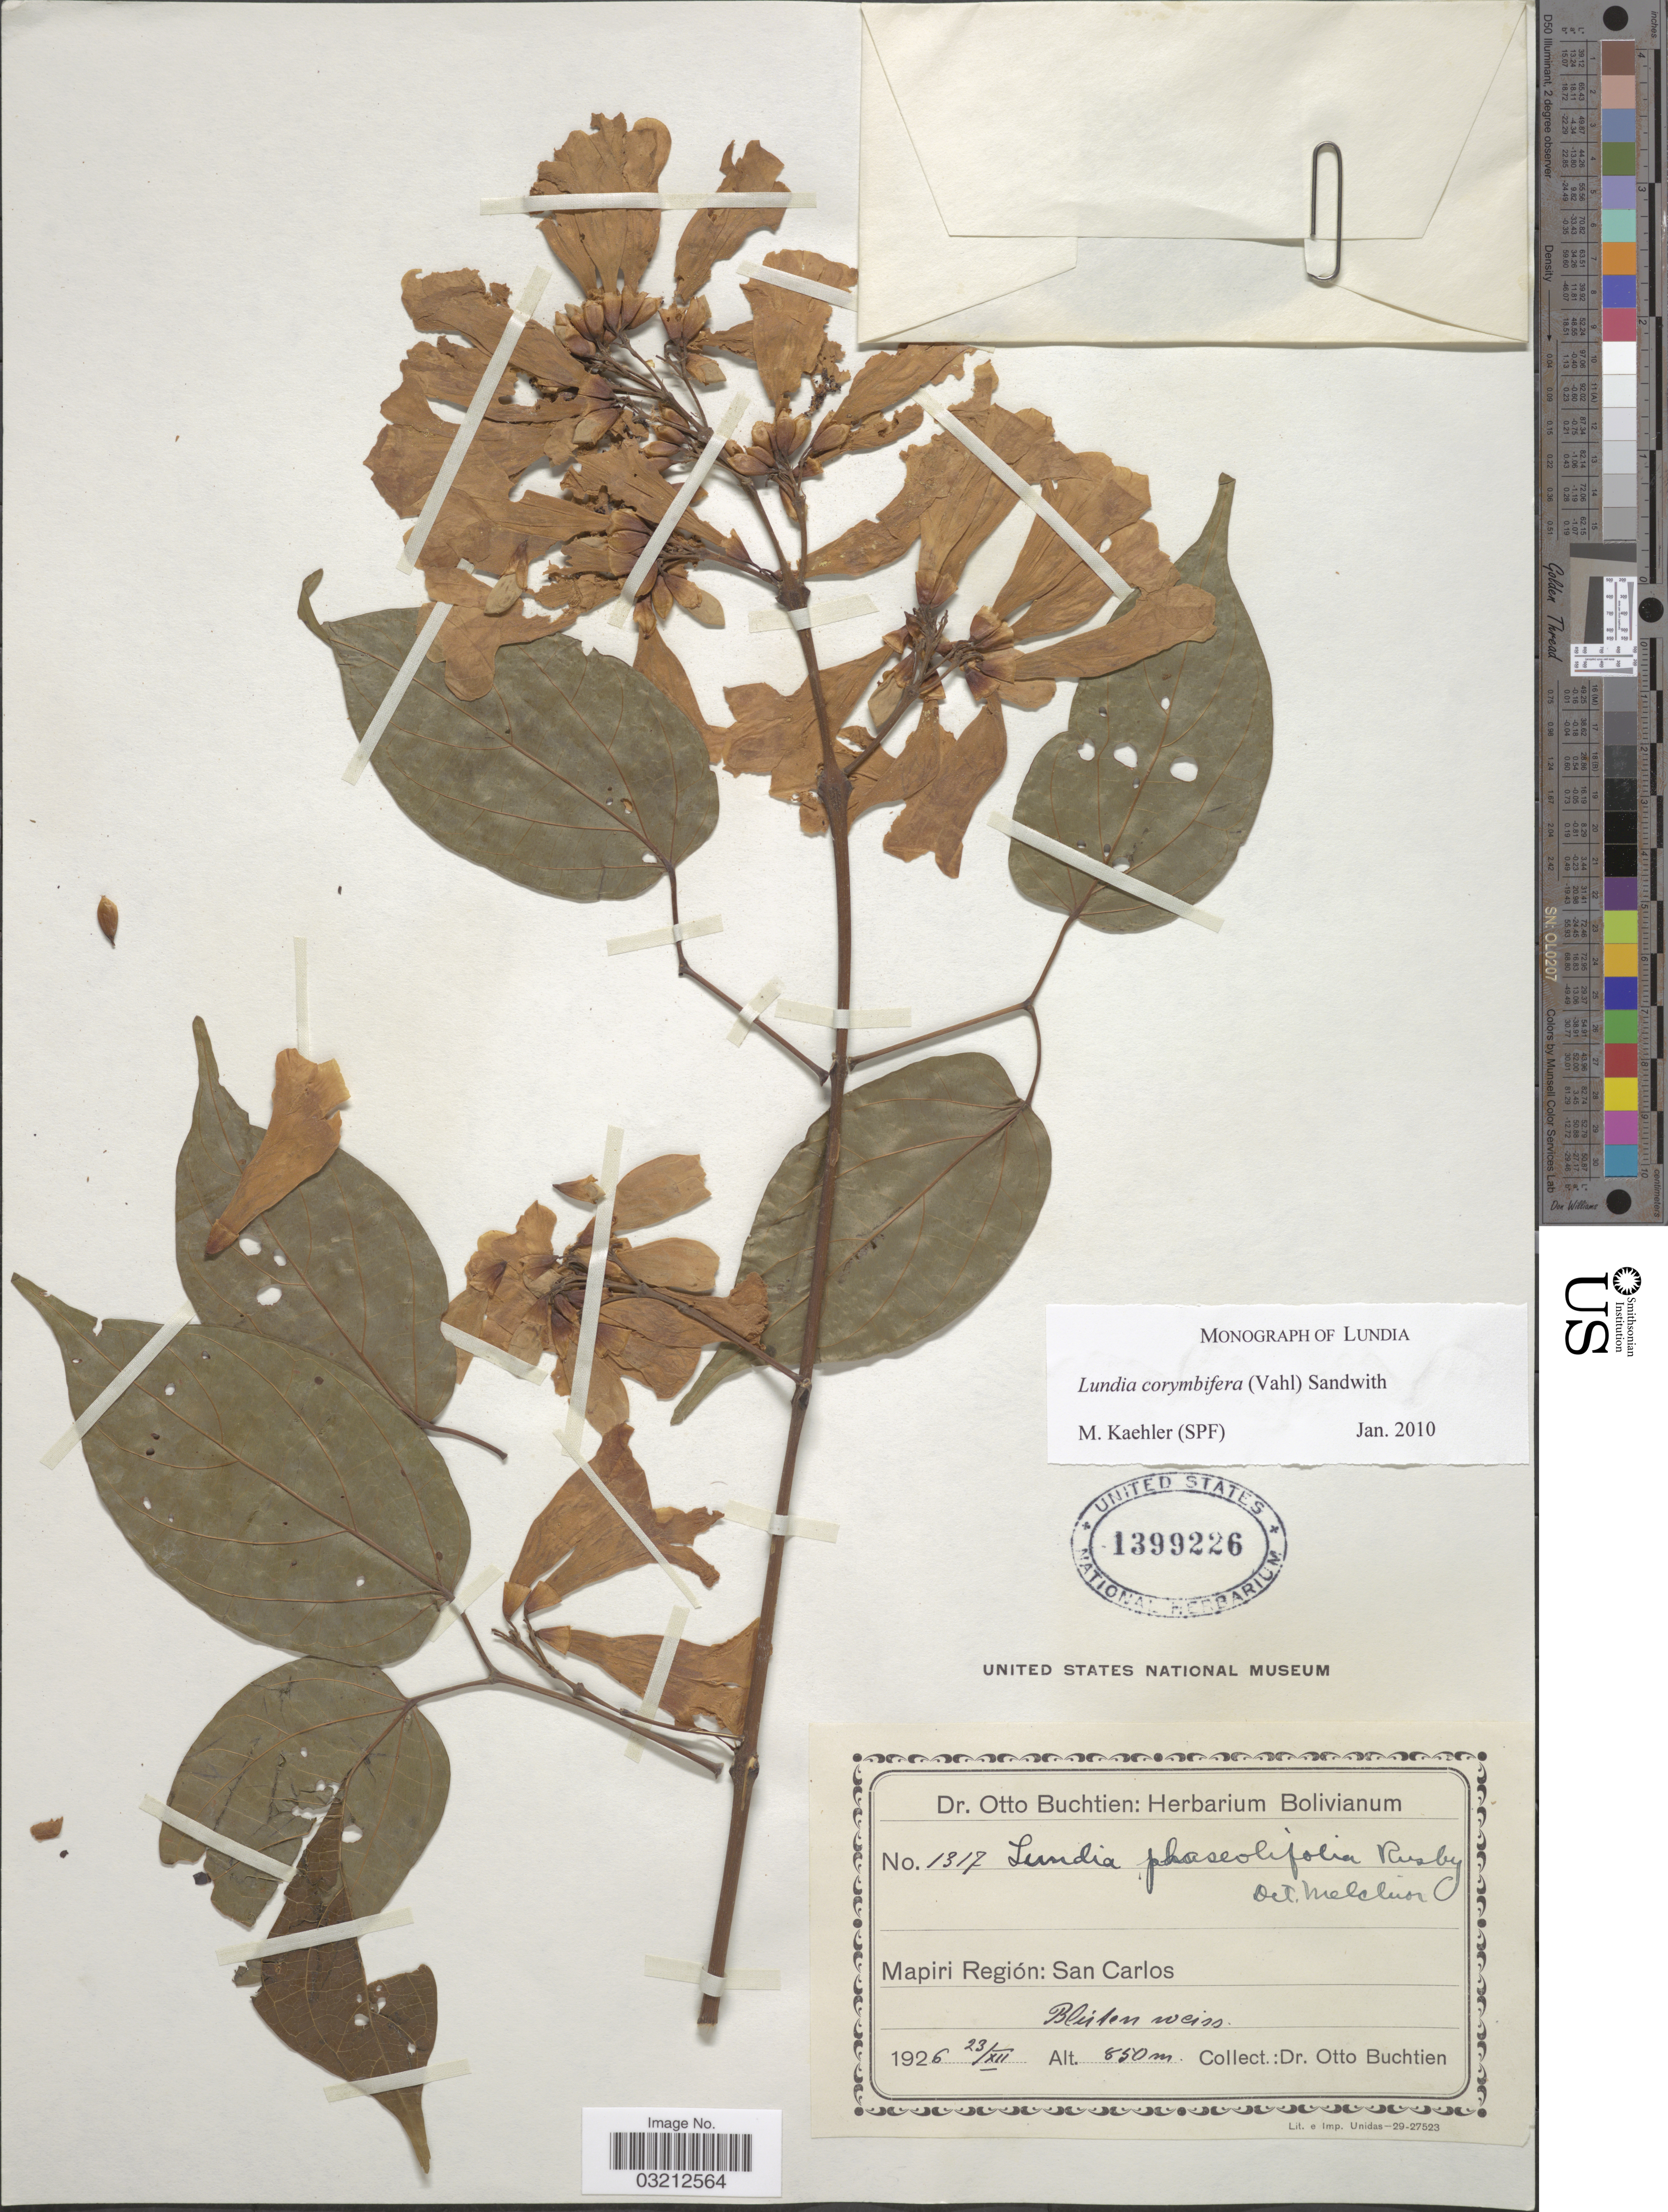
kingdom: Plantae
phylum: Tracheophyta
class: Magnoliopsida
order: Lamiales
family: Bignoniaceae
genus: Lundia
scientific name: Lundia corymbifera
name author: (Vahl) Sandwith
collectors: O. Buchtien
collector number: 1317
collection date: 1926-12-23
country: Bolivia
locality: Mapiri Región: San Carlos.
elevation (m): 850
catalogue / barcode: US 1399226